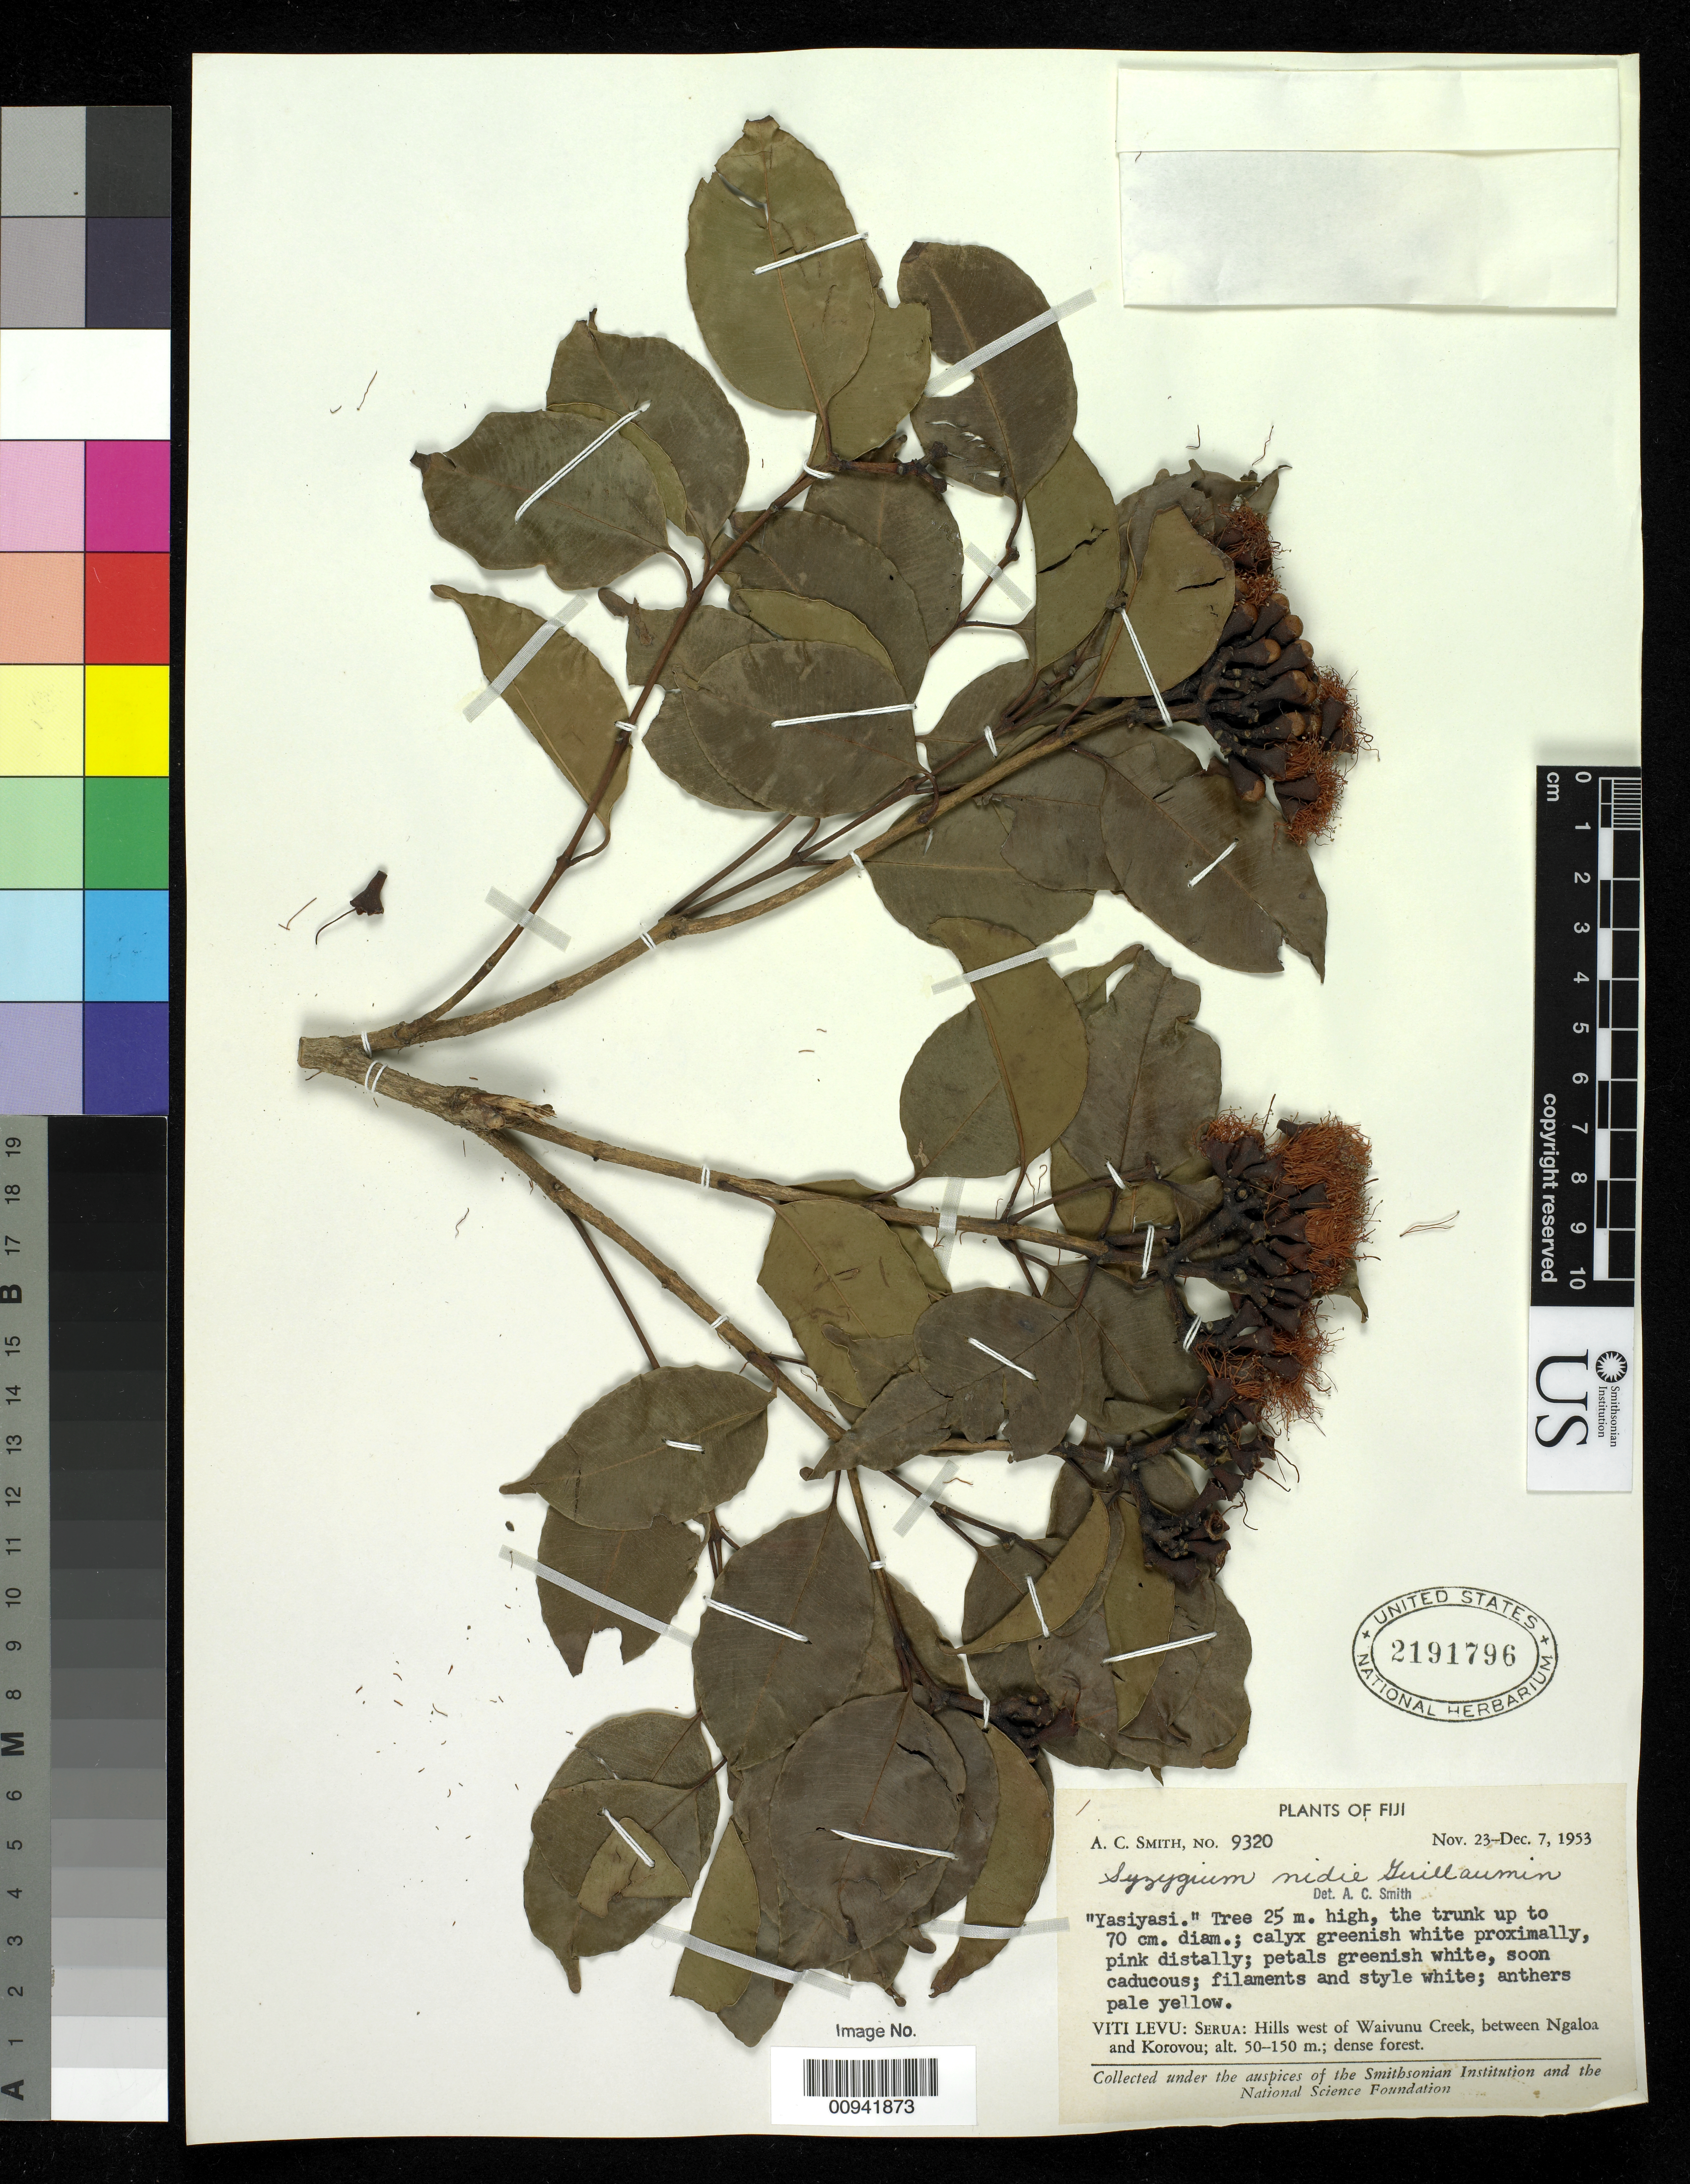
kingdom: Plantae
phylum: Tracheophyta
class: Magnoliopsida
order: Myrtales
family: Myrtaceae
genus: Syzygium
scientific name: Syzygium nidie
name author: Guillaumin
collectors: C. A. Smith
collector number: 9320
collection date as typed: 23 Nov 1953 to 07 Dec 1953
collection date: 1953-11-23/1953-12-07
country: Fiji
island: Viti Levu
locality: Serua: Hills west of Waivunu Creek, between Ngaloa and Korovou.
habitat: dense forest.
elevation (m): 50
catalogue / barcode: US 2191796